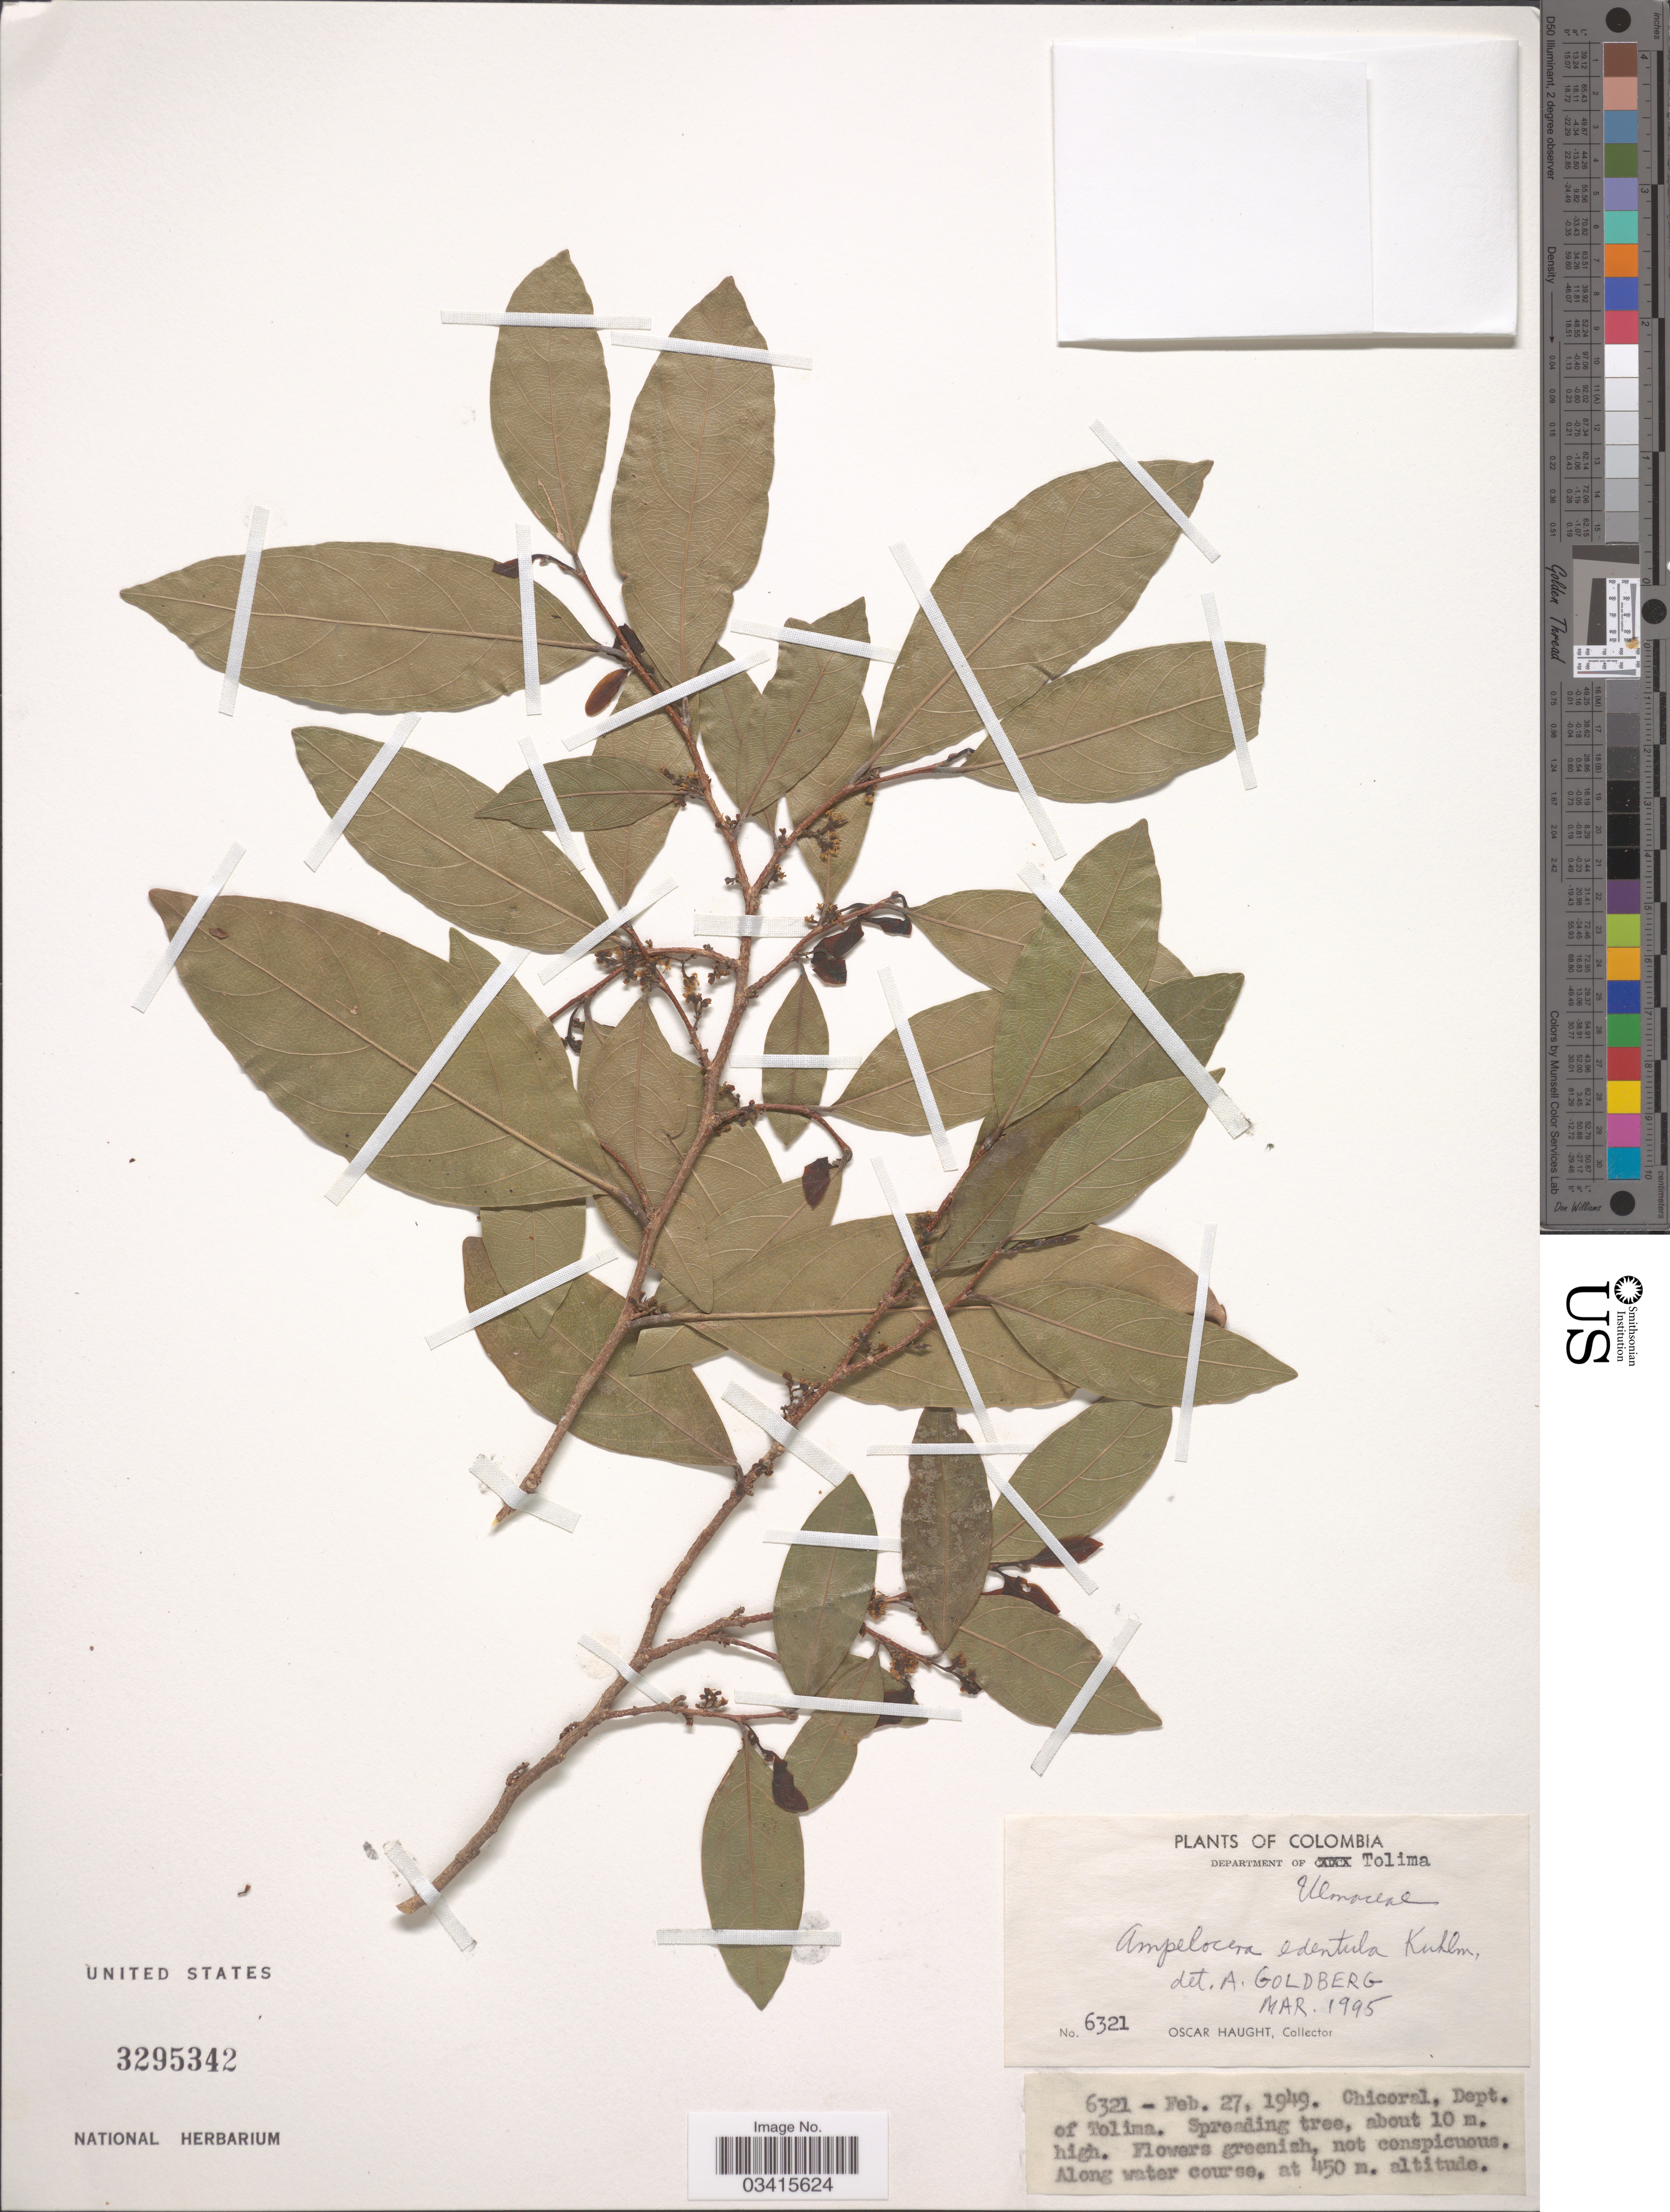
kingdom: Plantae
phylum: Tracheophyta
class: Magnoliopsida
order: Rosales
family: Cannabaceae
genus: Ampelocera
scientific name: Ampelocera edentula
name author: Kuhlm.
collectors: O. Haught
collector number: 6321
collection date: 1949-02-27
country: Colombia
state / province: Tolima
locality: Department of Tolima. Chicoral.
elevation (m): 450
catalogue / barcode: US 3295342